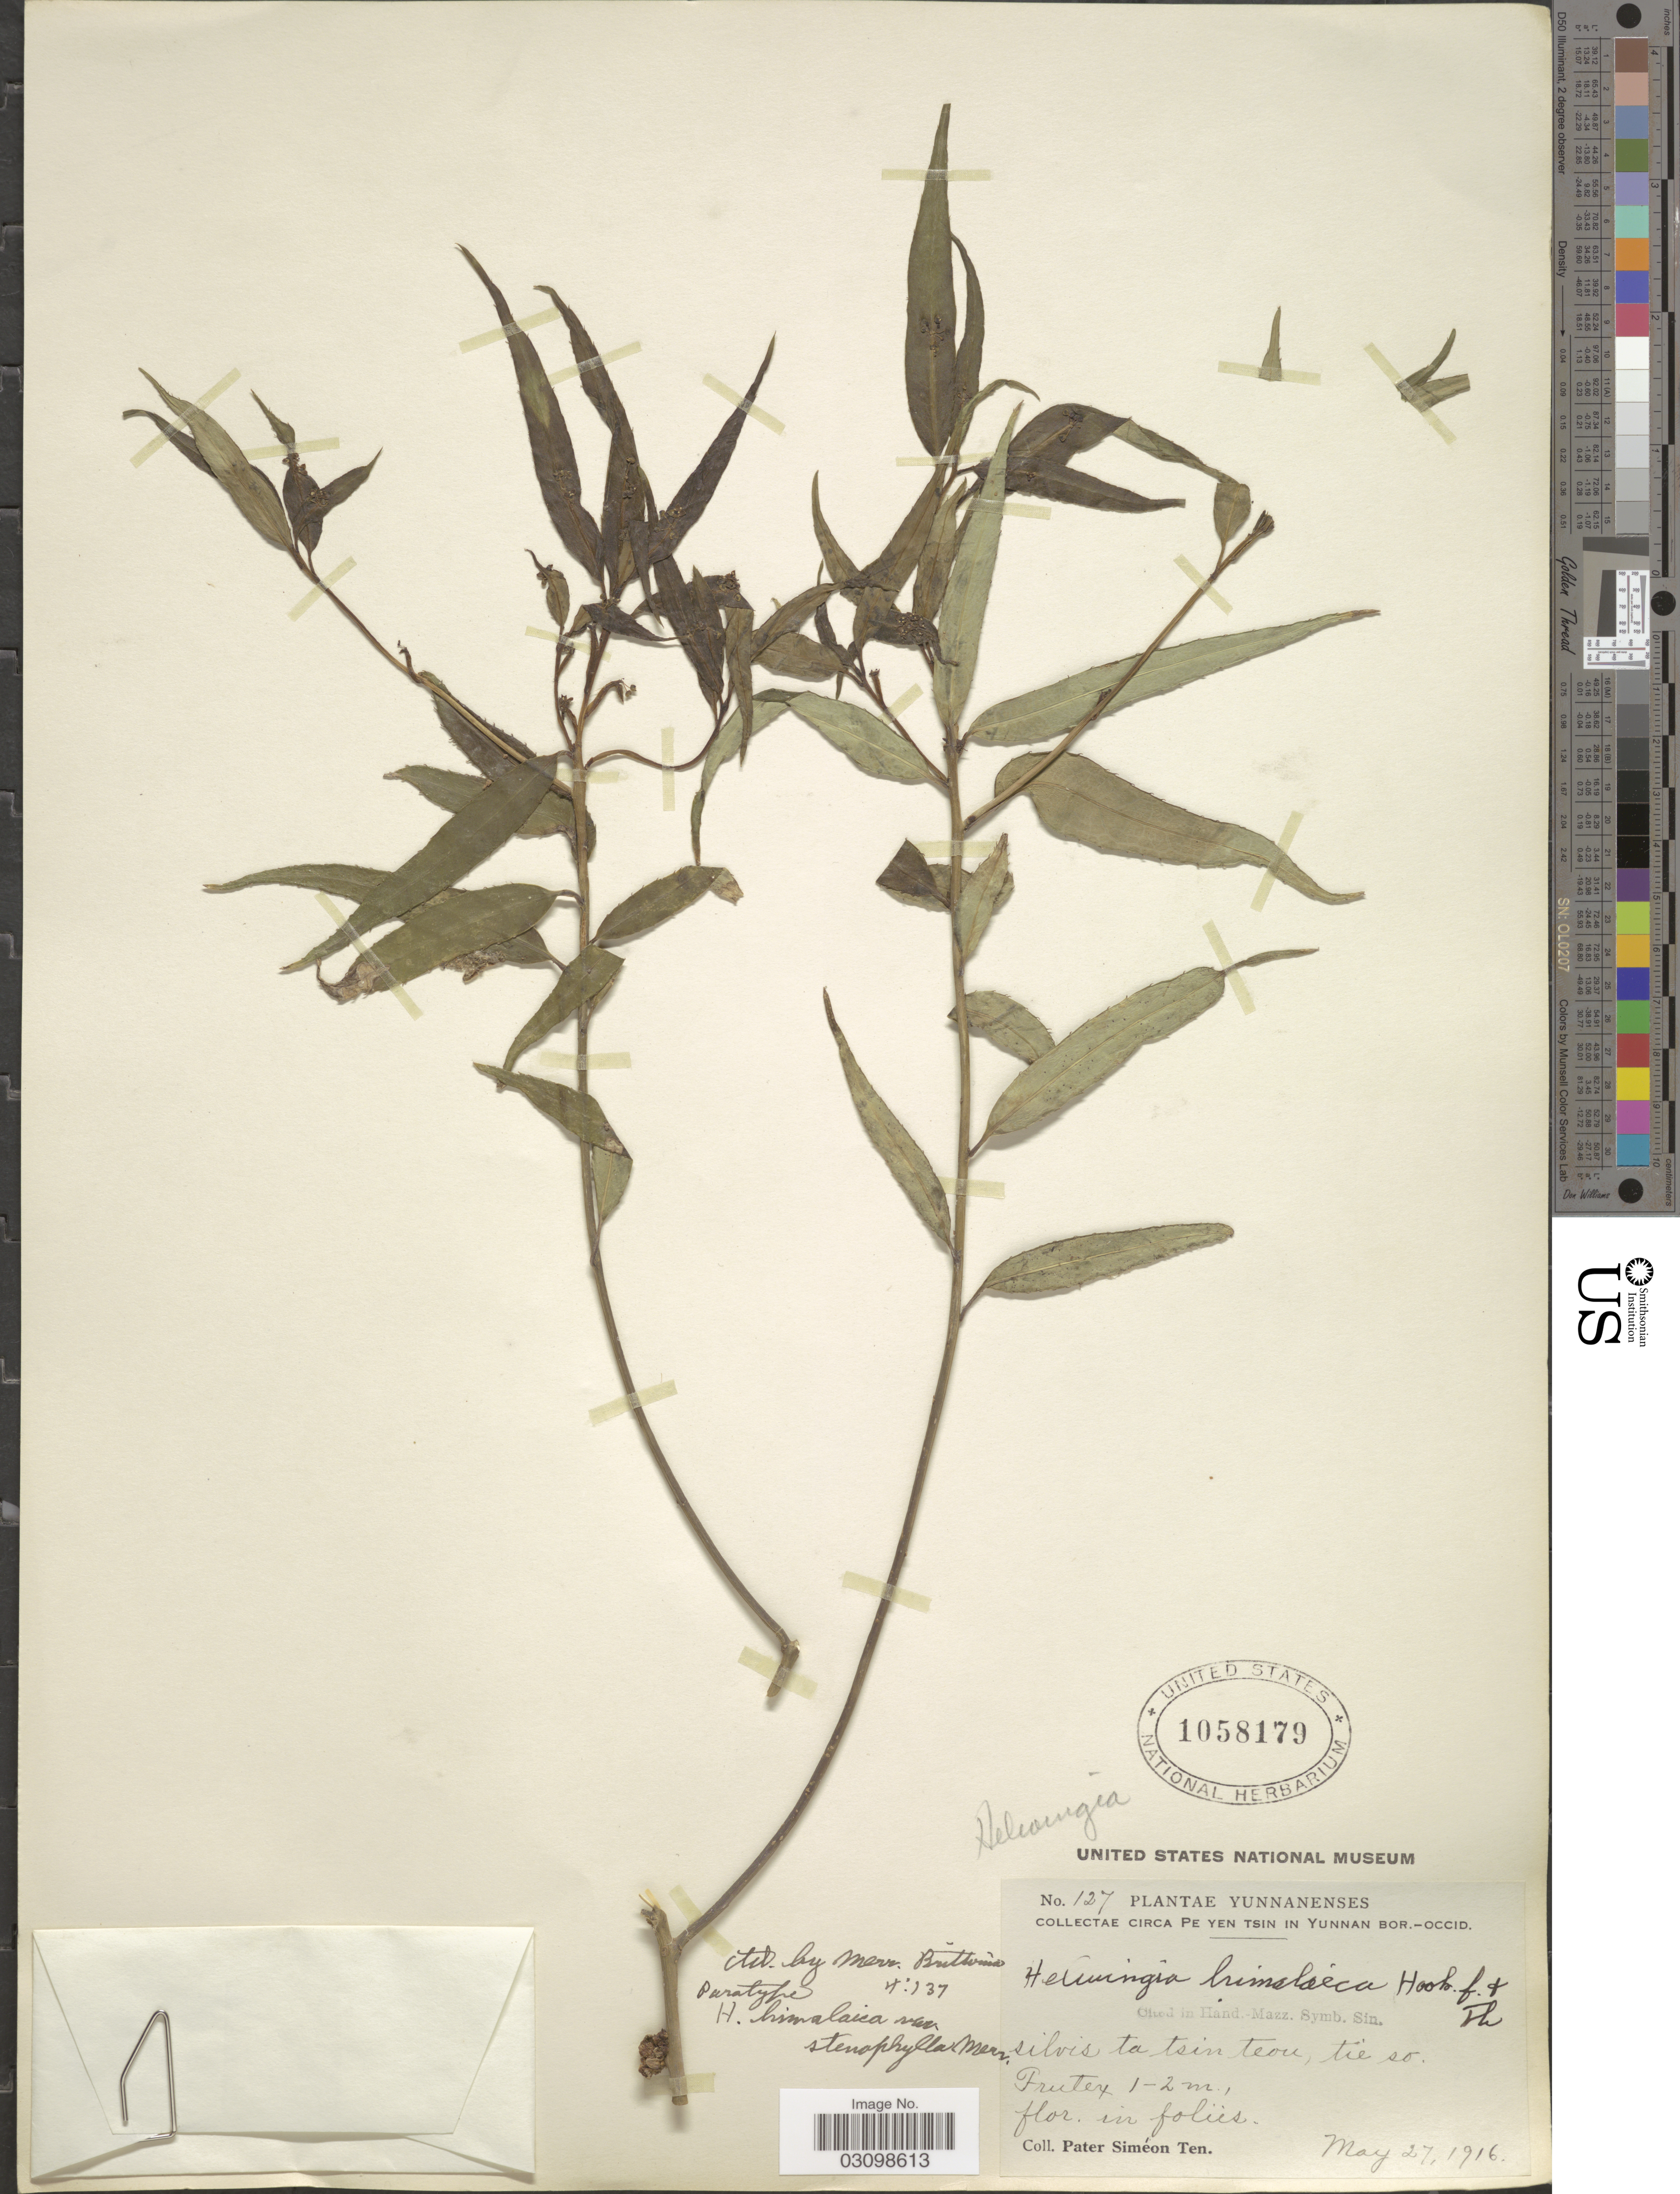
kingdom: Plantae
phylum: Tracheophyta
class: Magnoliopsida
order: Aquifoliales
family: Helwingiaceae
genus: Helwingia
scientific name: Helwingia himalaica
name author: Hook. f. & Thomson ex C.B. Clarke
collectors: P. S. Ten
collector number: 127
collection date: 1916-05-27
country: China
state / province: Yunnan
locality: Circa Oe Yen Tsin in Yunnan Bor.-Occid., silvis ta Tsin Teou, tie so.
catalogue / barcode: US 1058179